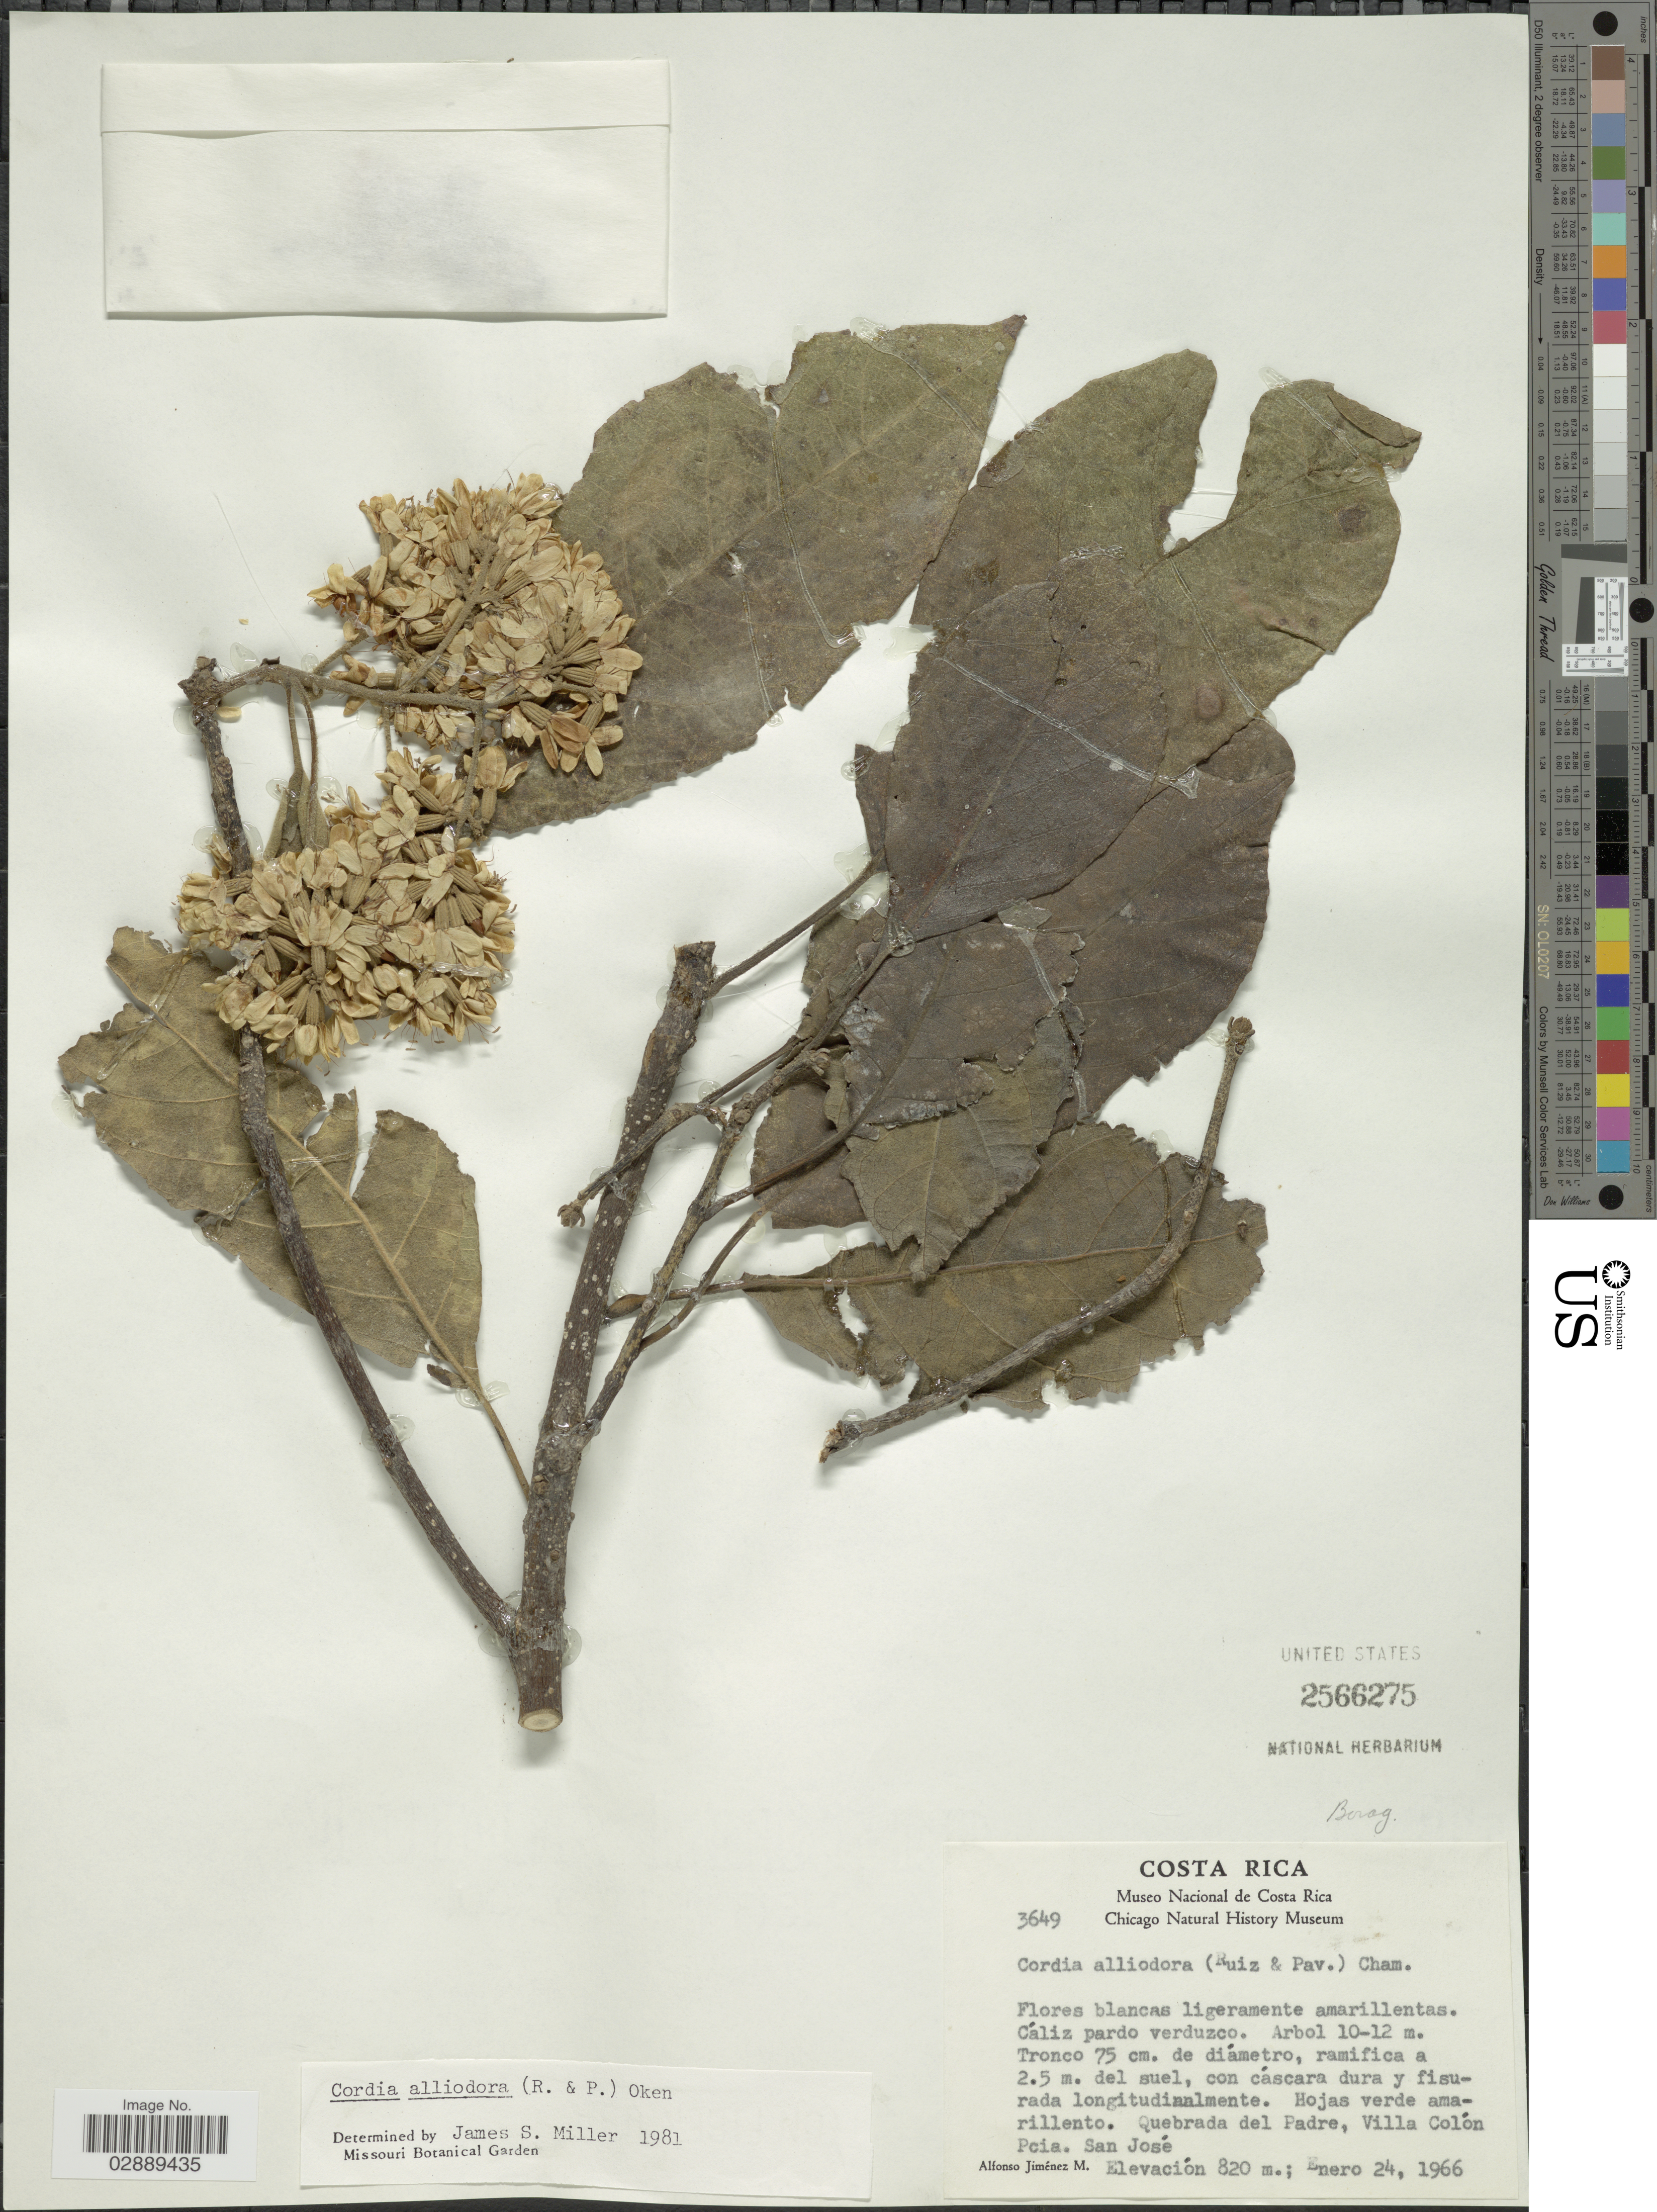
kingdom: Plantae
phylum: Tracheophyta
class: Magnoliopsida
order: Boraginales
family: Cordiaceae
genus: Cordia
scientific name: Cordia alliodora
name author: (Ruiz & Pav.) Oken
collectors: A. Jimenez M.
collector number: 3649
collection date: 1966-01-24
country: Costa Rica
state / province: San José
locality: Quebrada del Padre, Villa Colón Pcia. San José.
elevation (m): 820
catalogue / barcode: US 2566275